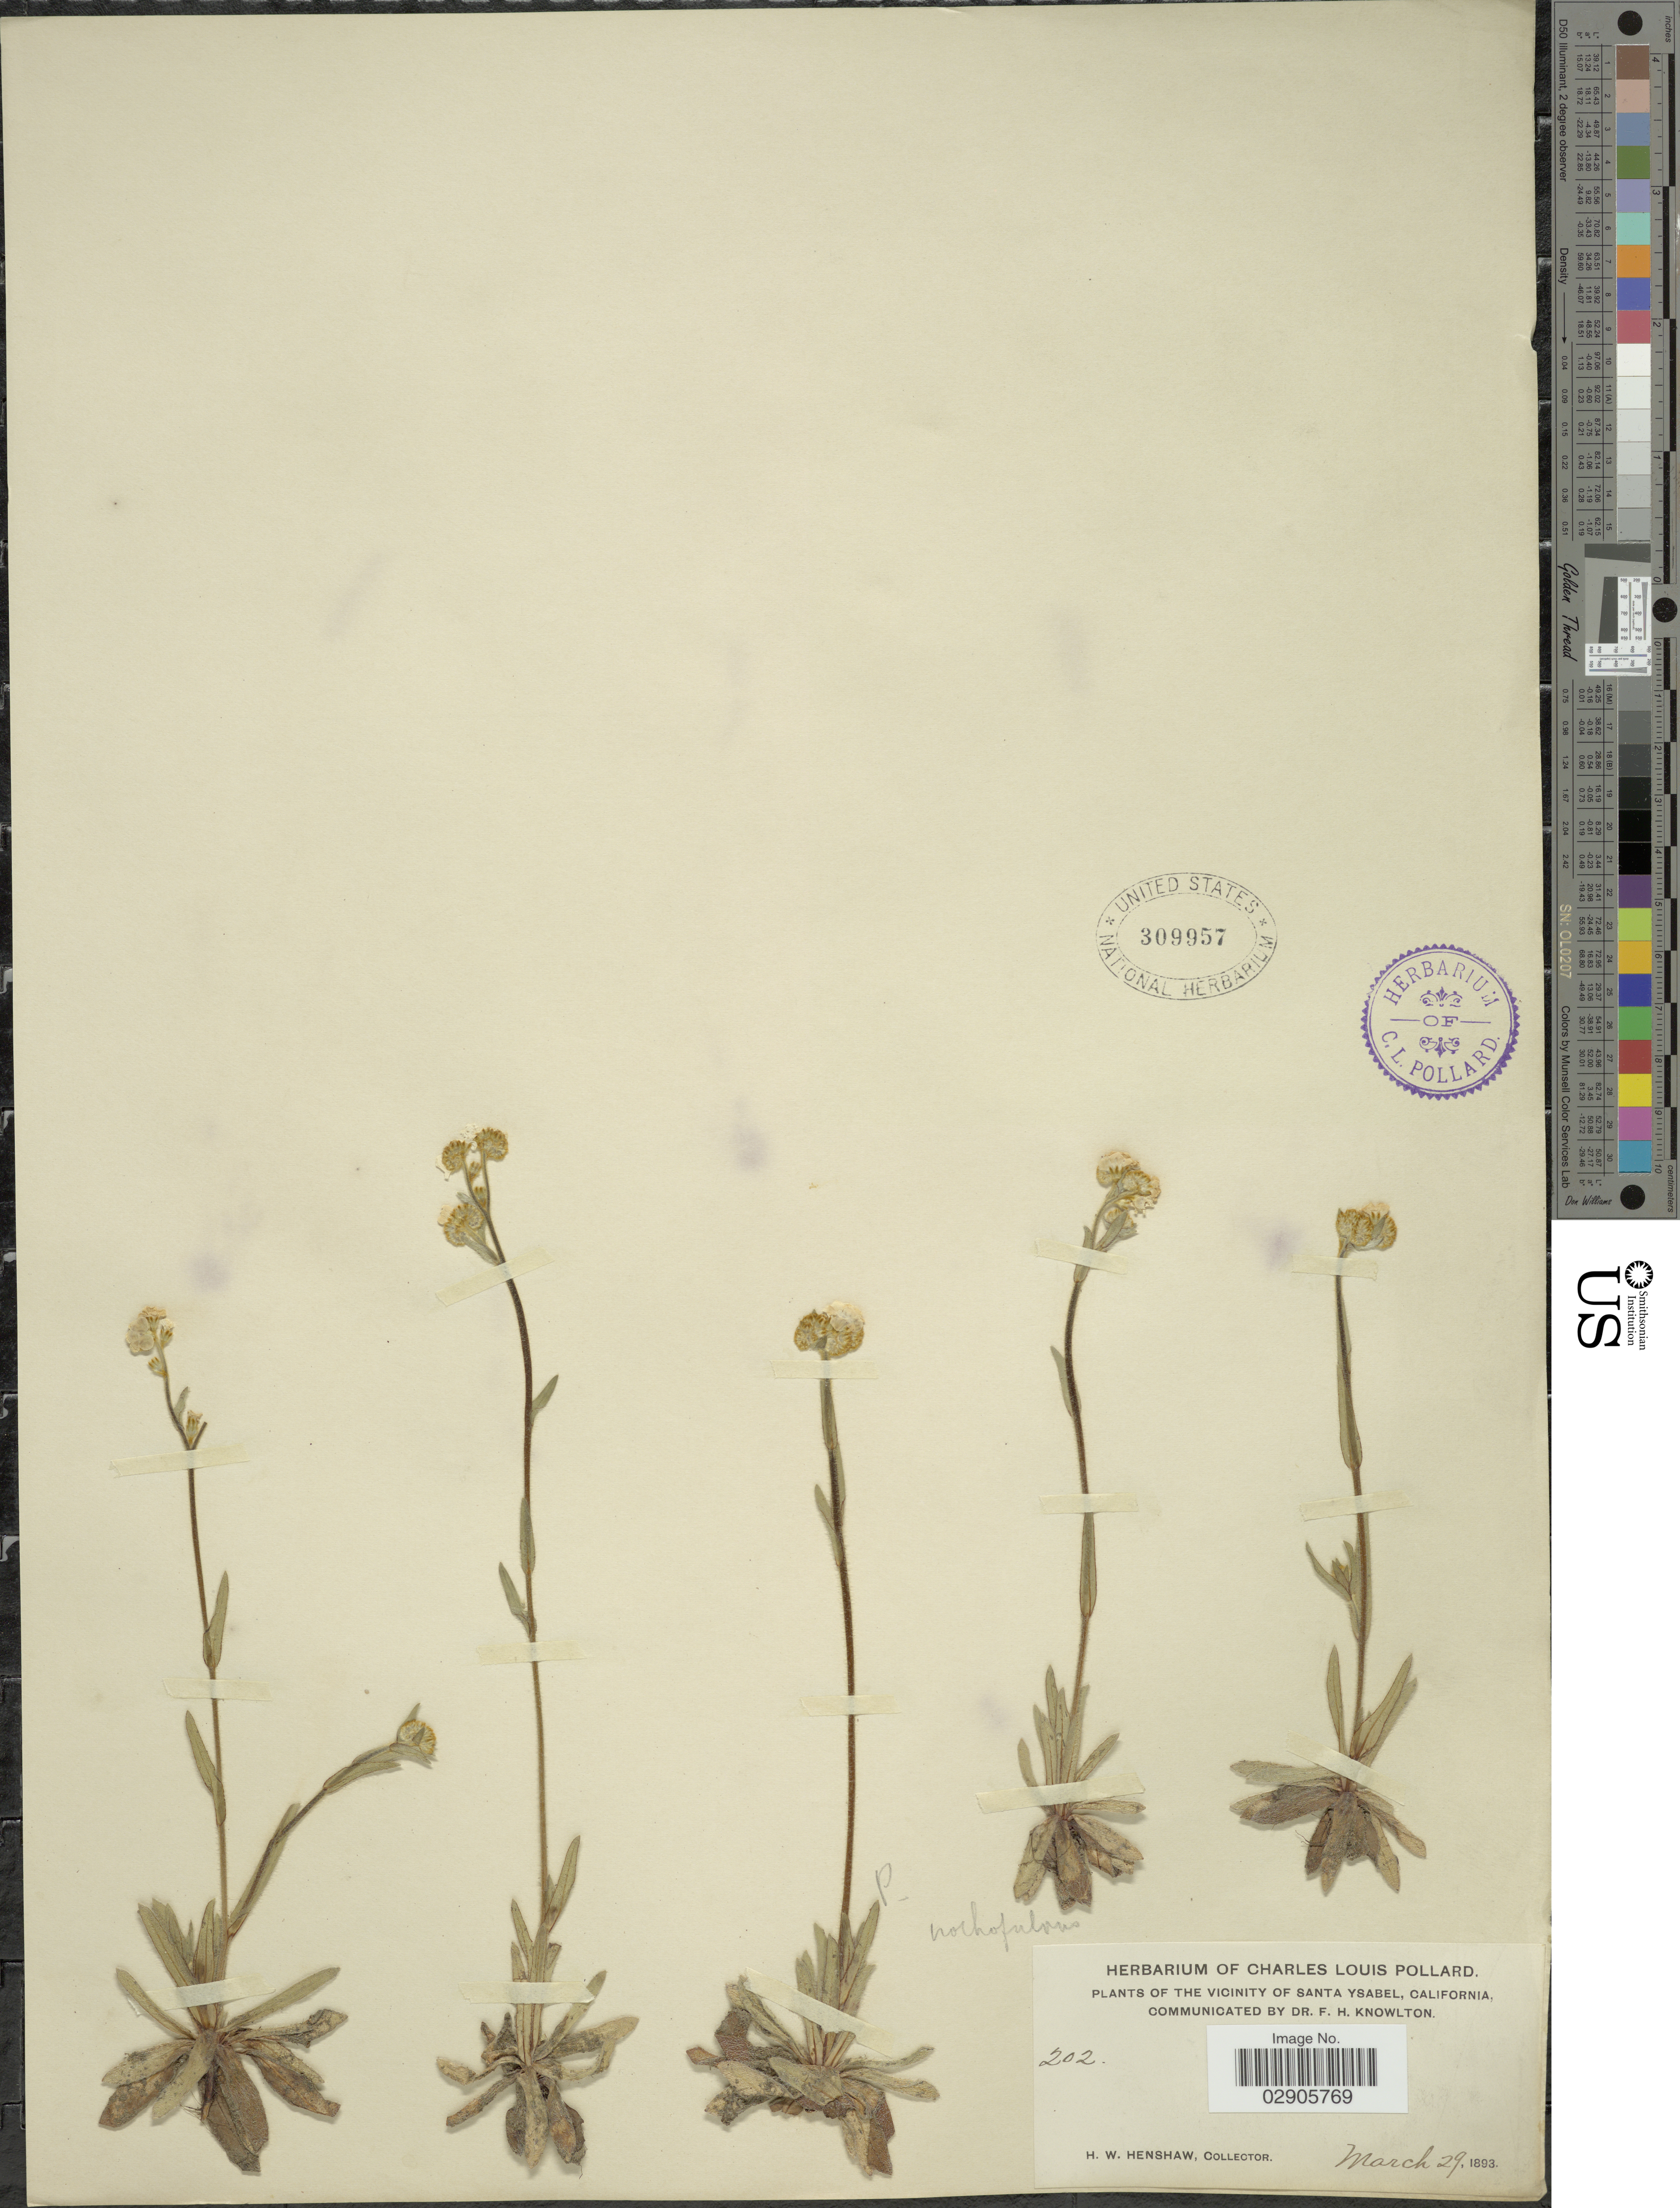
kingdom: Plantae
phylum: Tracheophyta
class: Magnoliopsida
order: Boraginales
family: Boraginaceae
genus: Plagiobothrys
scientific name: Plagiobothrys nothofulvus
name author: (A. Gray) A. Gray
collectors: H. Henshaw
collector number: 202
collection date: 1893-03-29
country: United States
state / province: California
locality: The Vicinity of Santa Ysabel.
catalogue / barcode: US 309957